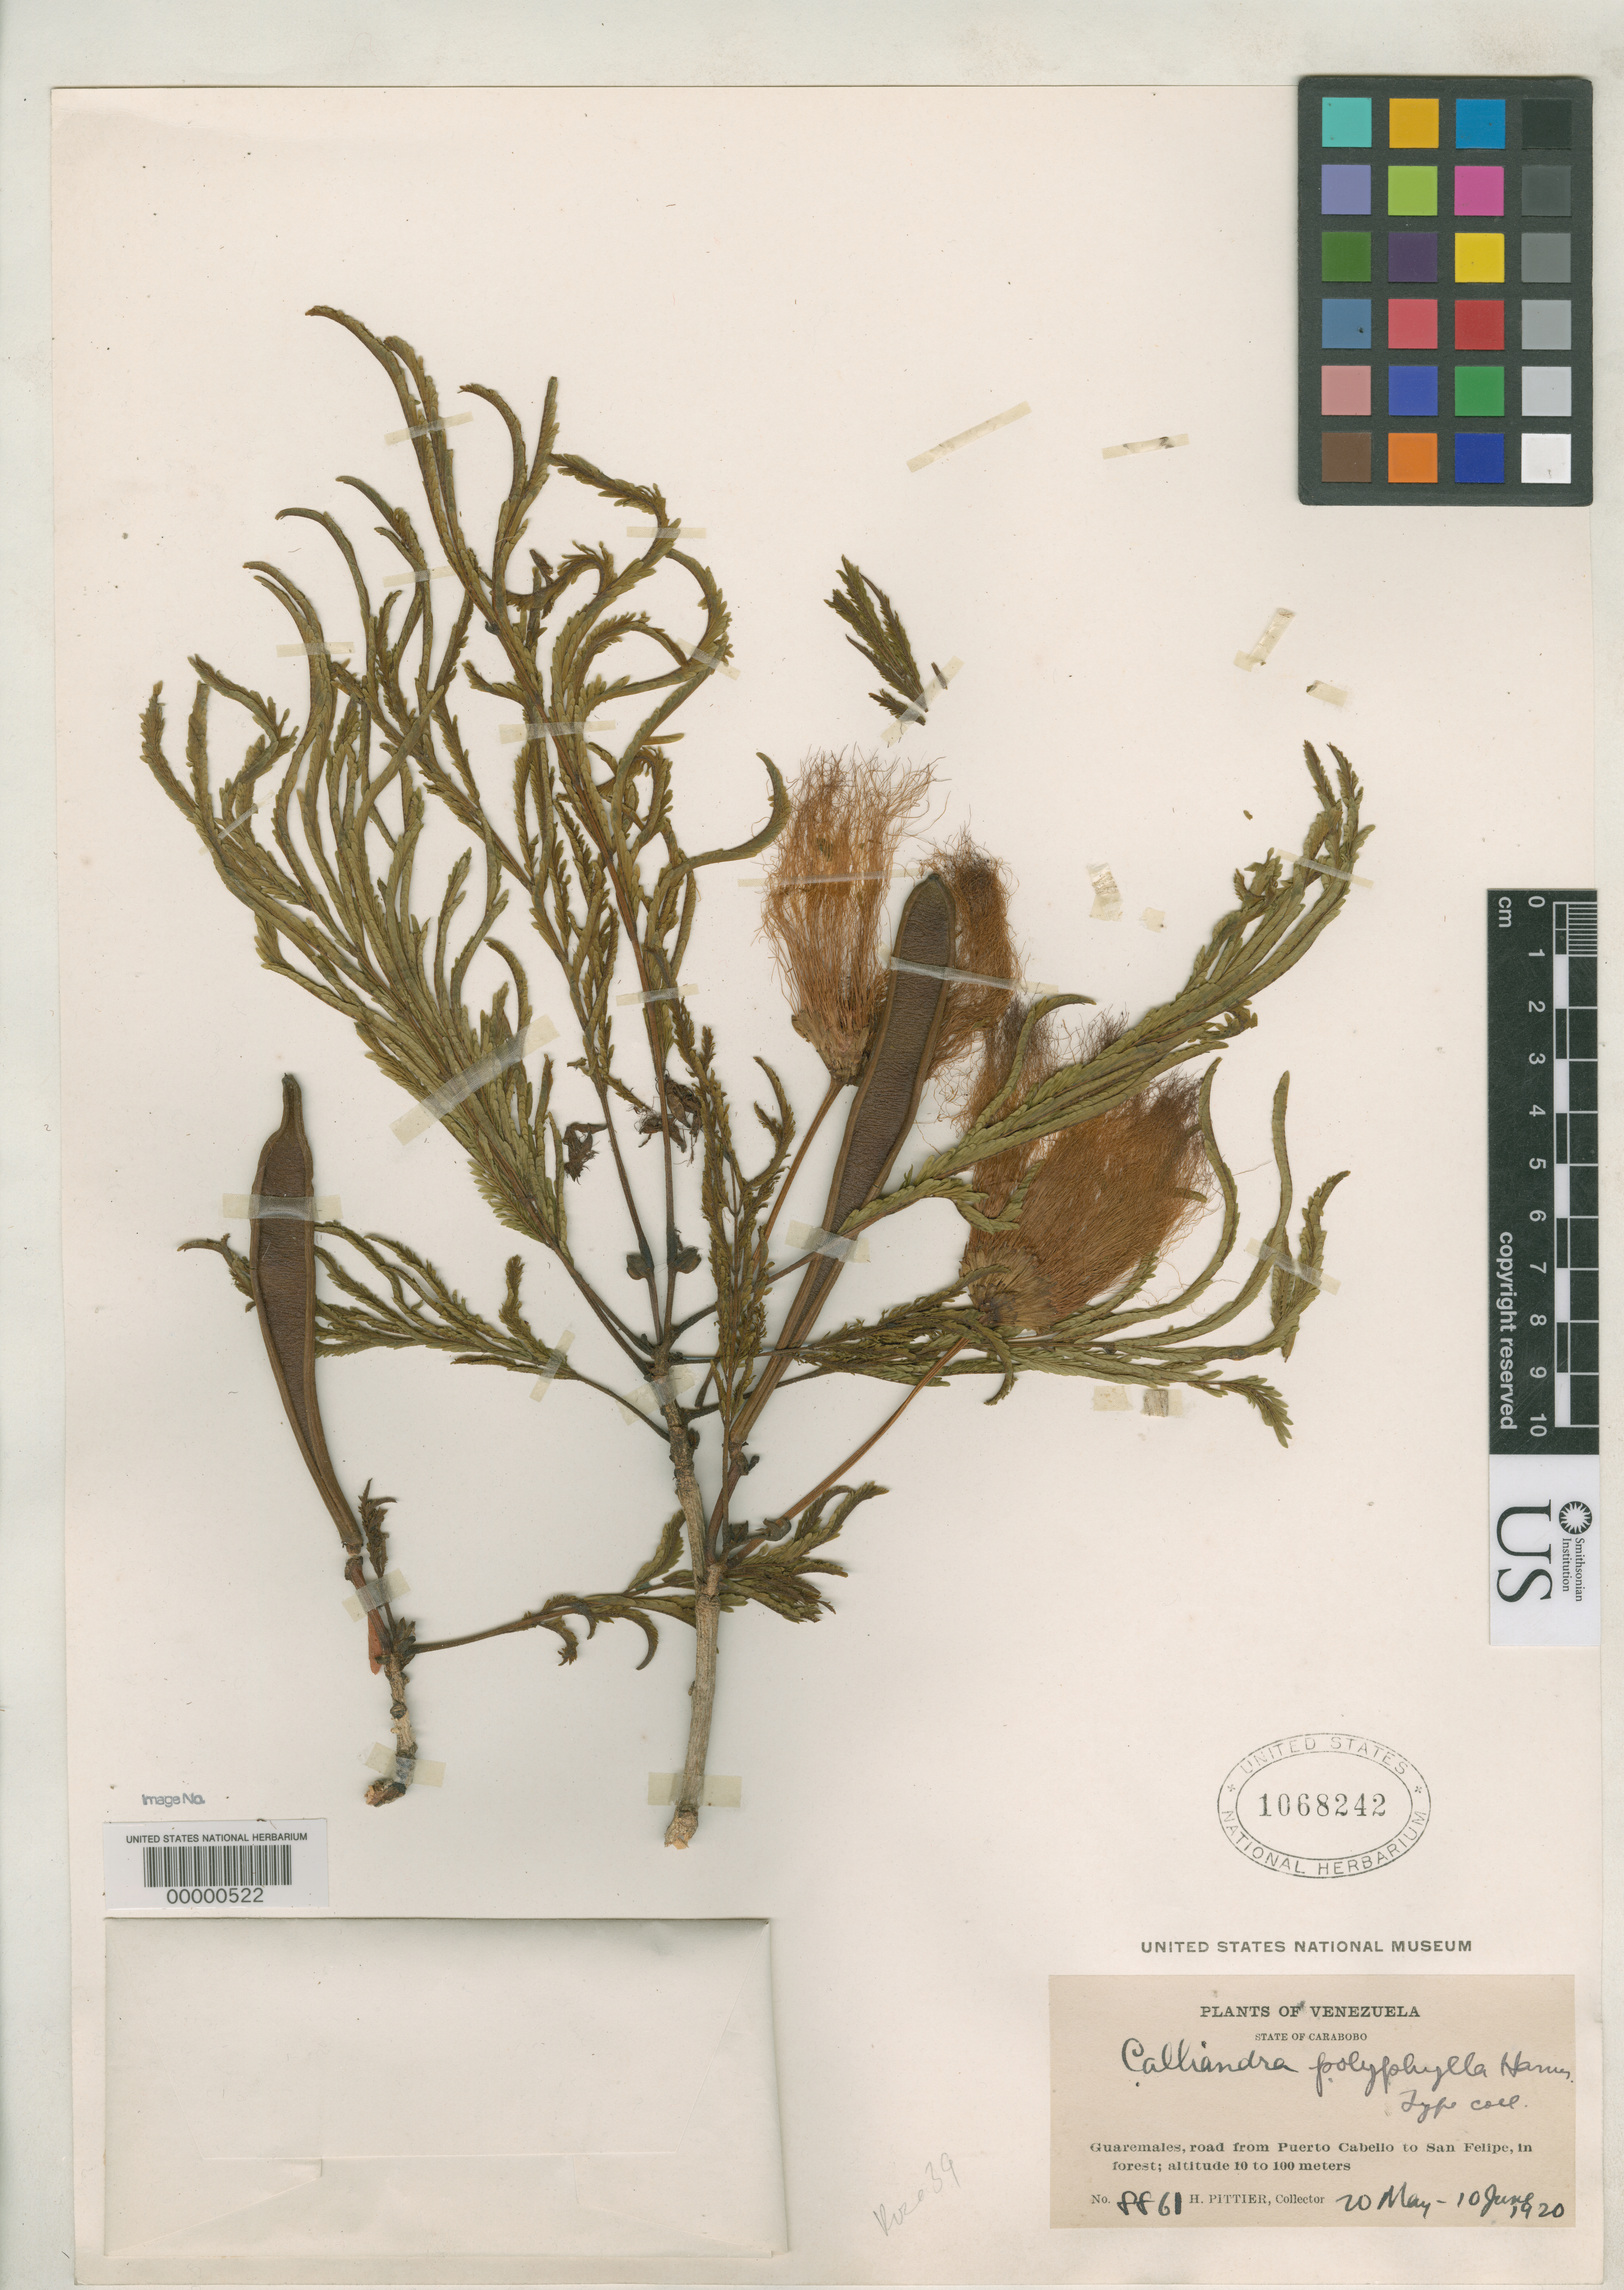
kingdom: Plantae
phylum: Tracheophyta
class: Magnoliopsida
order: Fabales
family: Fabaceae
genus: Calliandra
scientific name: Calliandra polyphylla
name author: Harms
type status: Isotype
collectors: H. F. Pittier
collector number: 8861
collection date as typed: May 1920 to -- Jun 1920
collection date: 1920-05/1920-06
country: Venezuela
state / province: Carabobo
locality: Guaremales, San Felipe.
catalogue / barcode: US 1068242